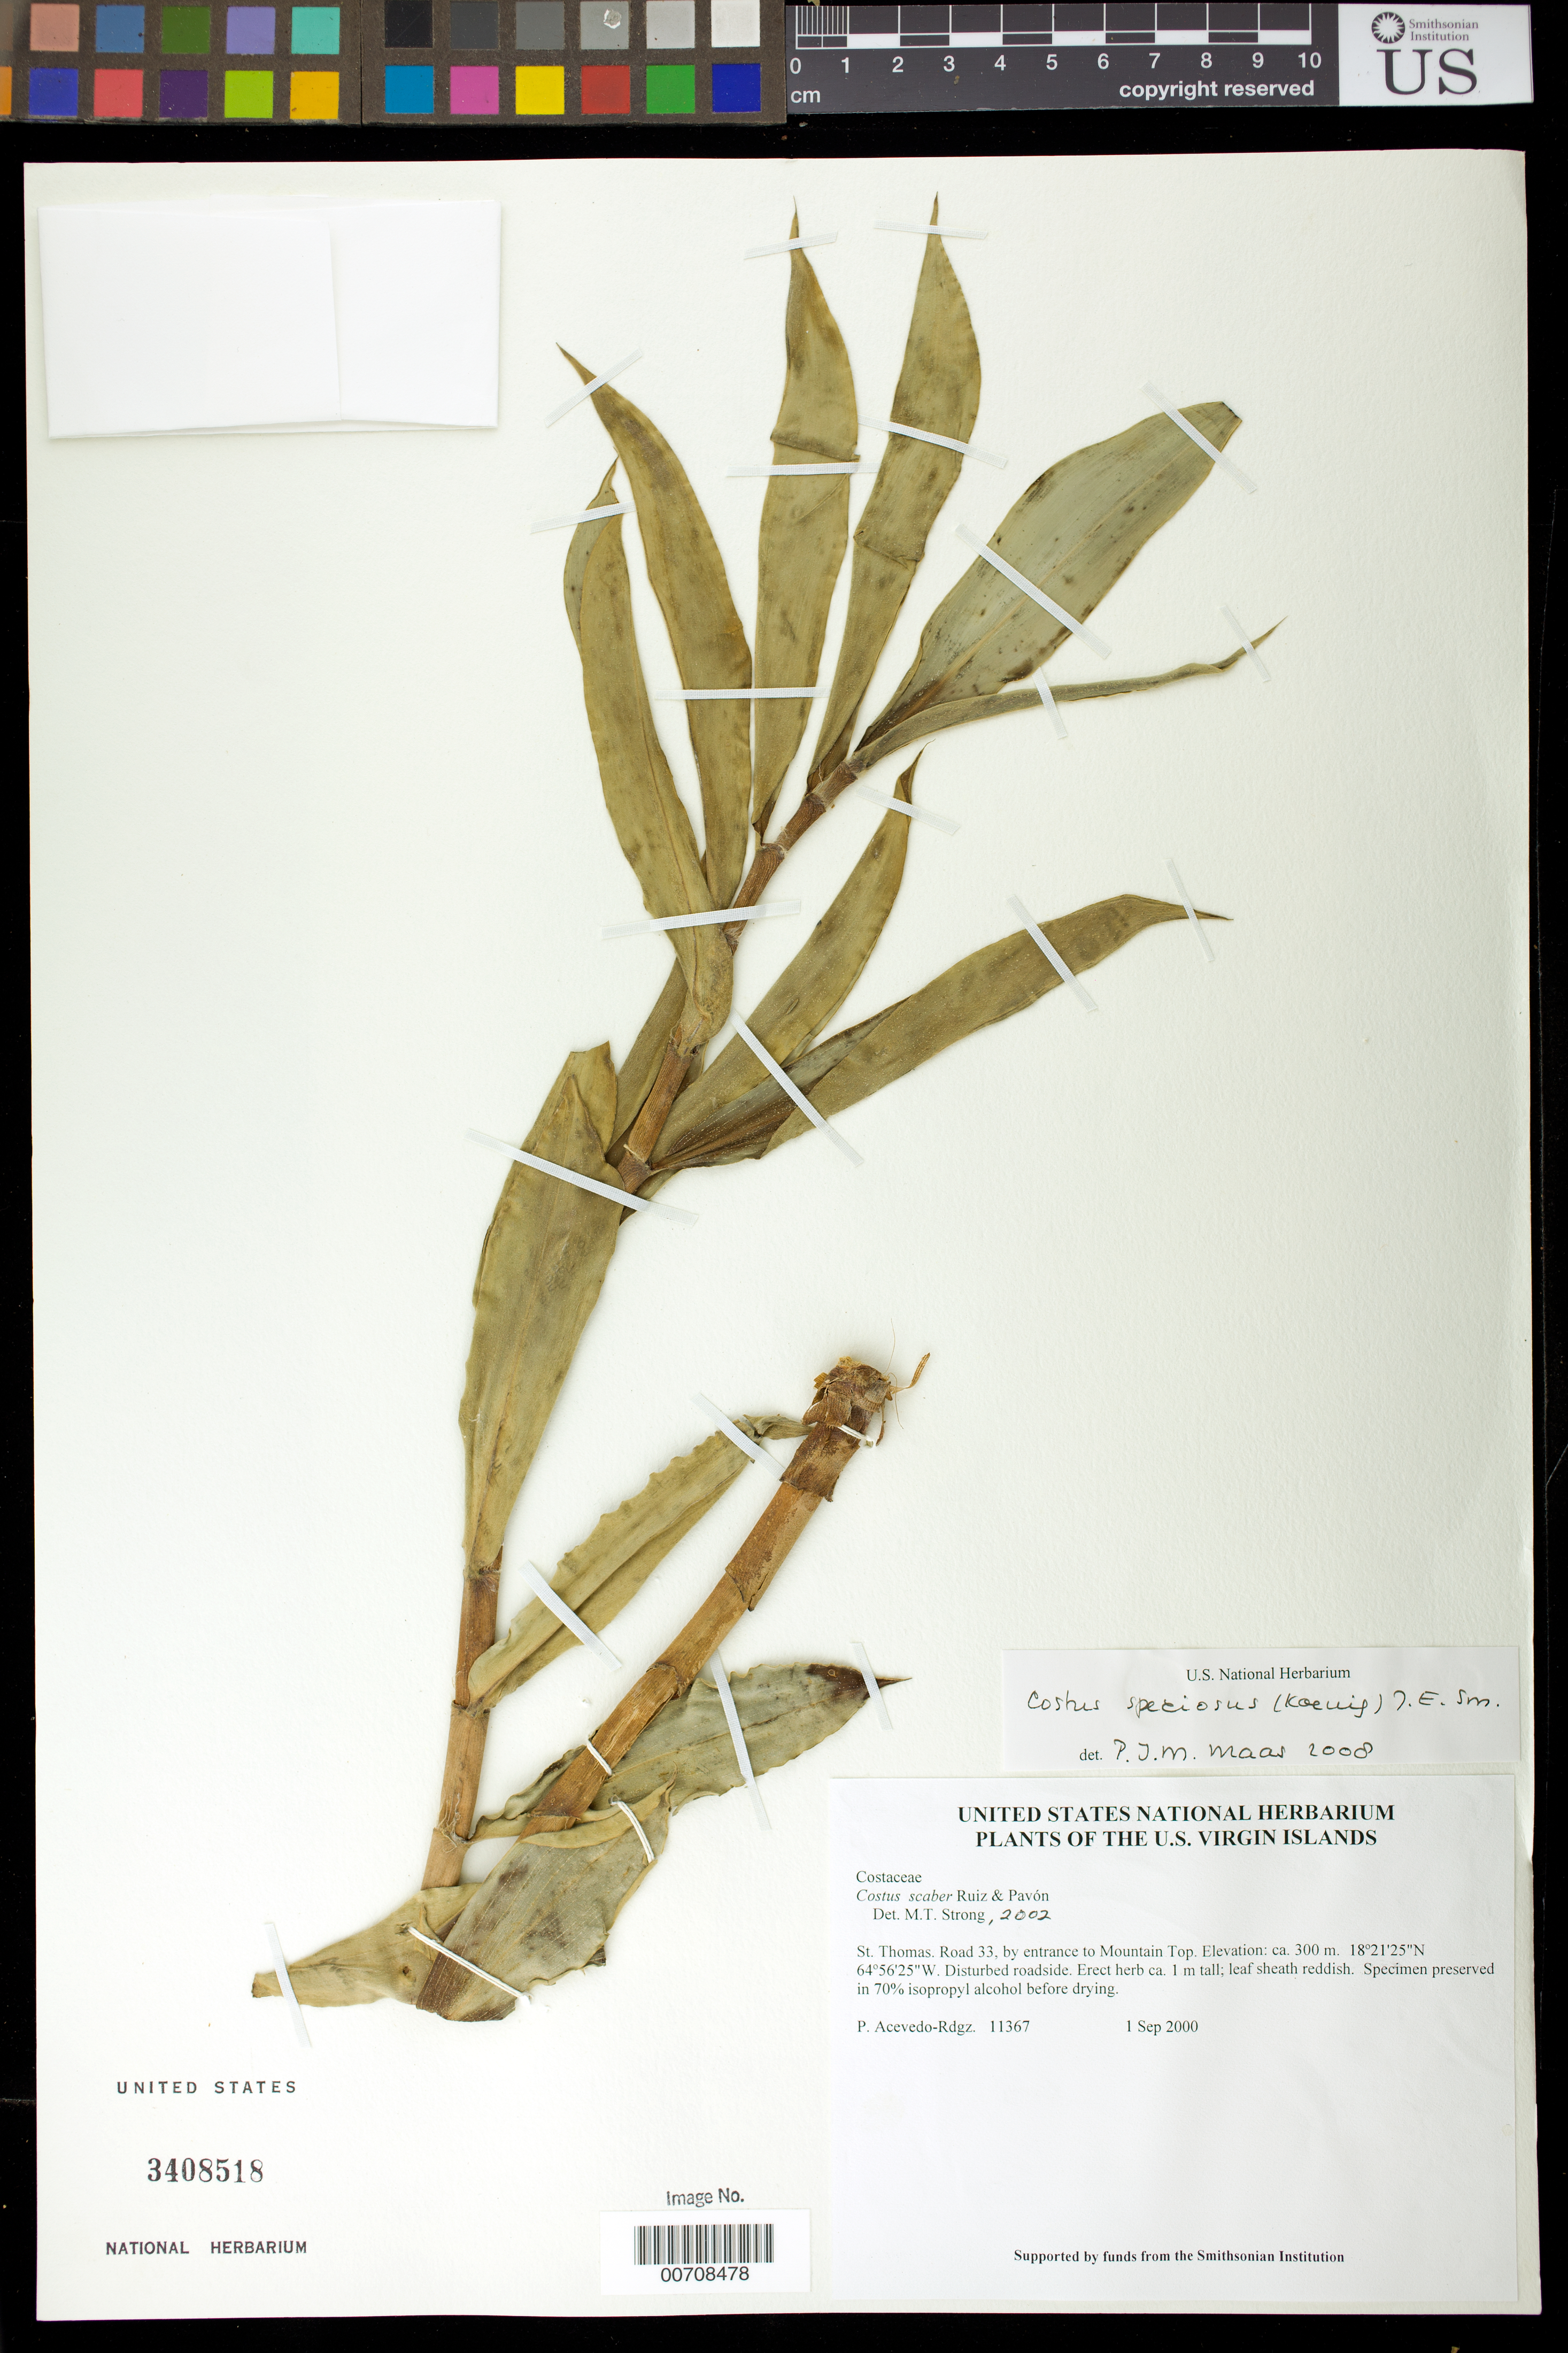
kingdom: Plantae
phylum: Tracheophyta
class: Liliopsida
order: Zingiberales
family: Costaceae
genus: Hellenia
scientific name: Hellenia speciosa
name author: (J. Koenig) S.R. Dutta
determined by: (US) Smithsonian Institution - National Museum of Natural History - Department of Botany (UNITED STATES)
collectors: P. Acevedo-Rodr.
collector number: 11367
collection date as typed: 01 Sep 2000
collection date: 2000-09-01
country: U.S. Virgin Islands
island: St. Thomas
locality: Road 33, by entrance to Mountain Top.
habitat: Disturbed roadside.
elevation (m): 300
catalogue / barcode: US 3408518